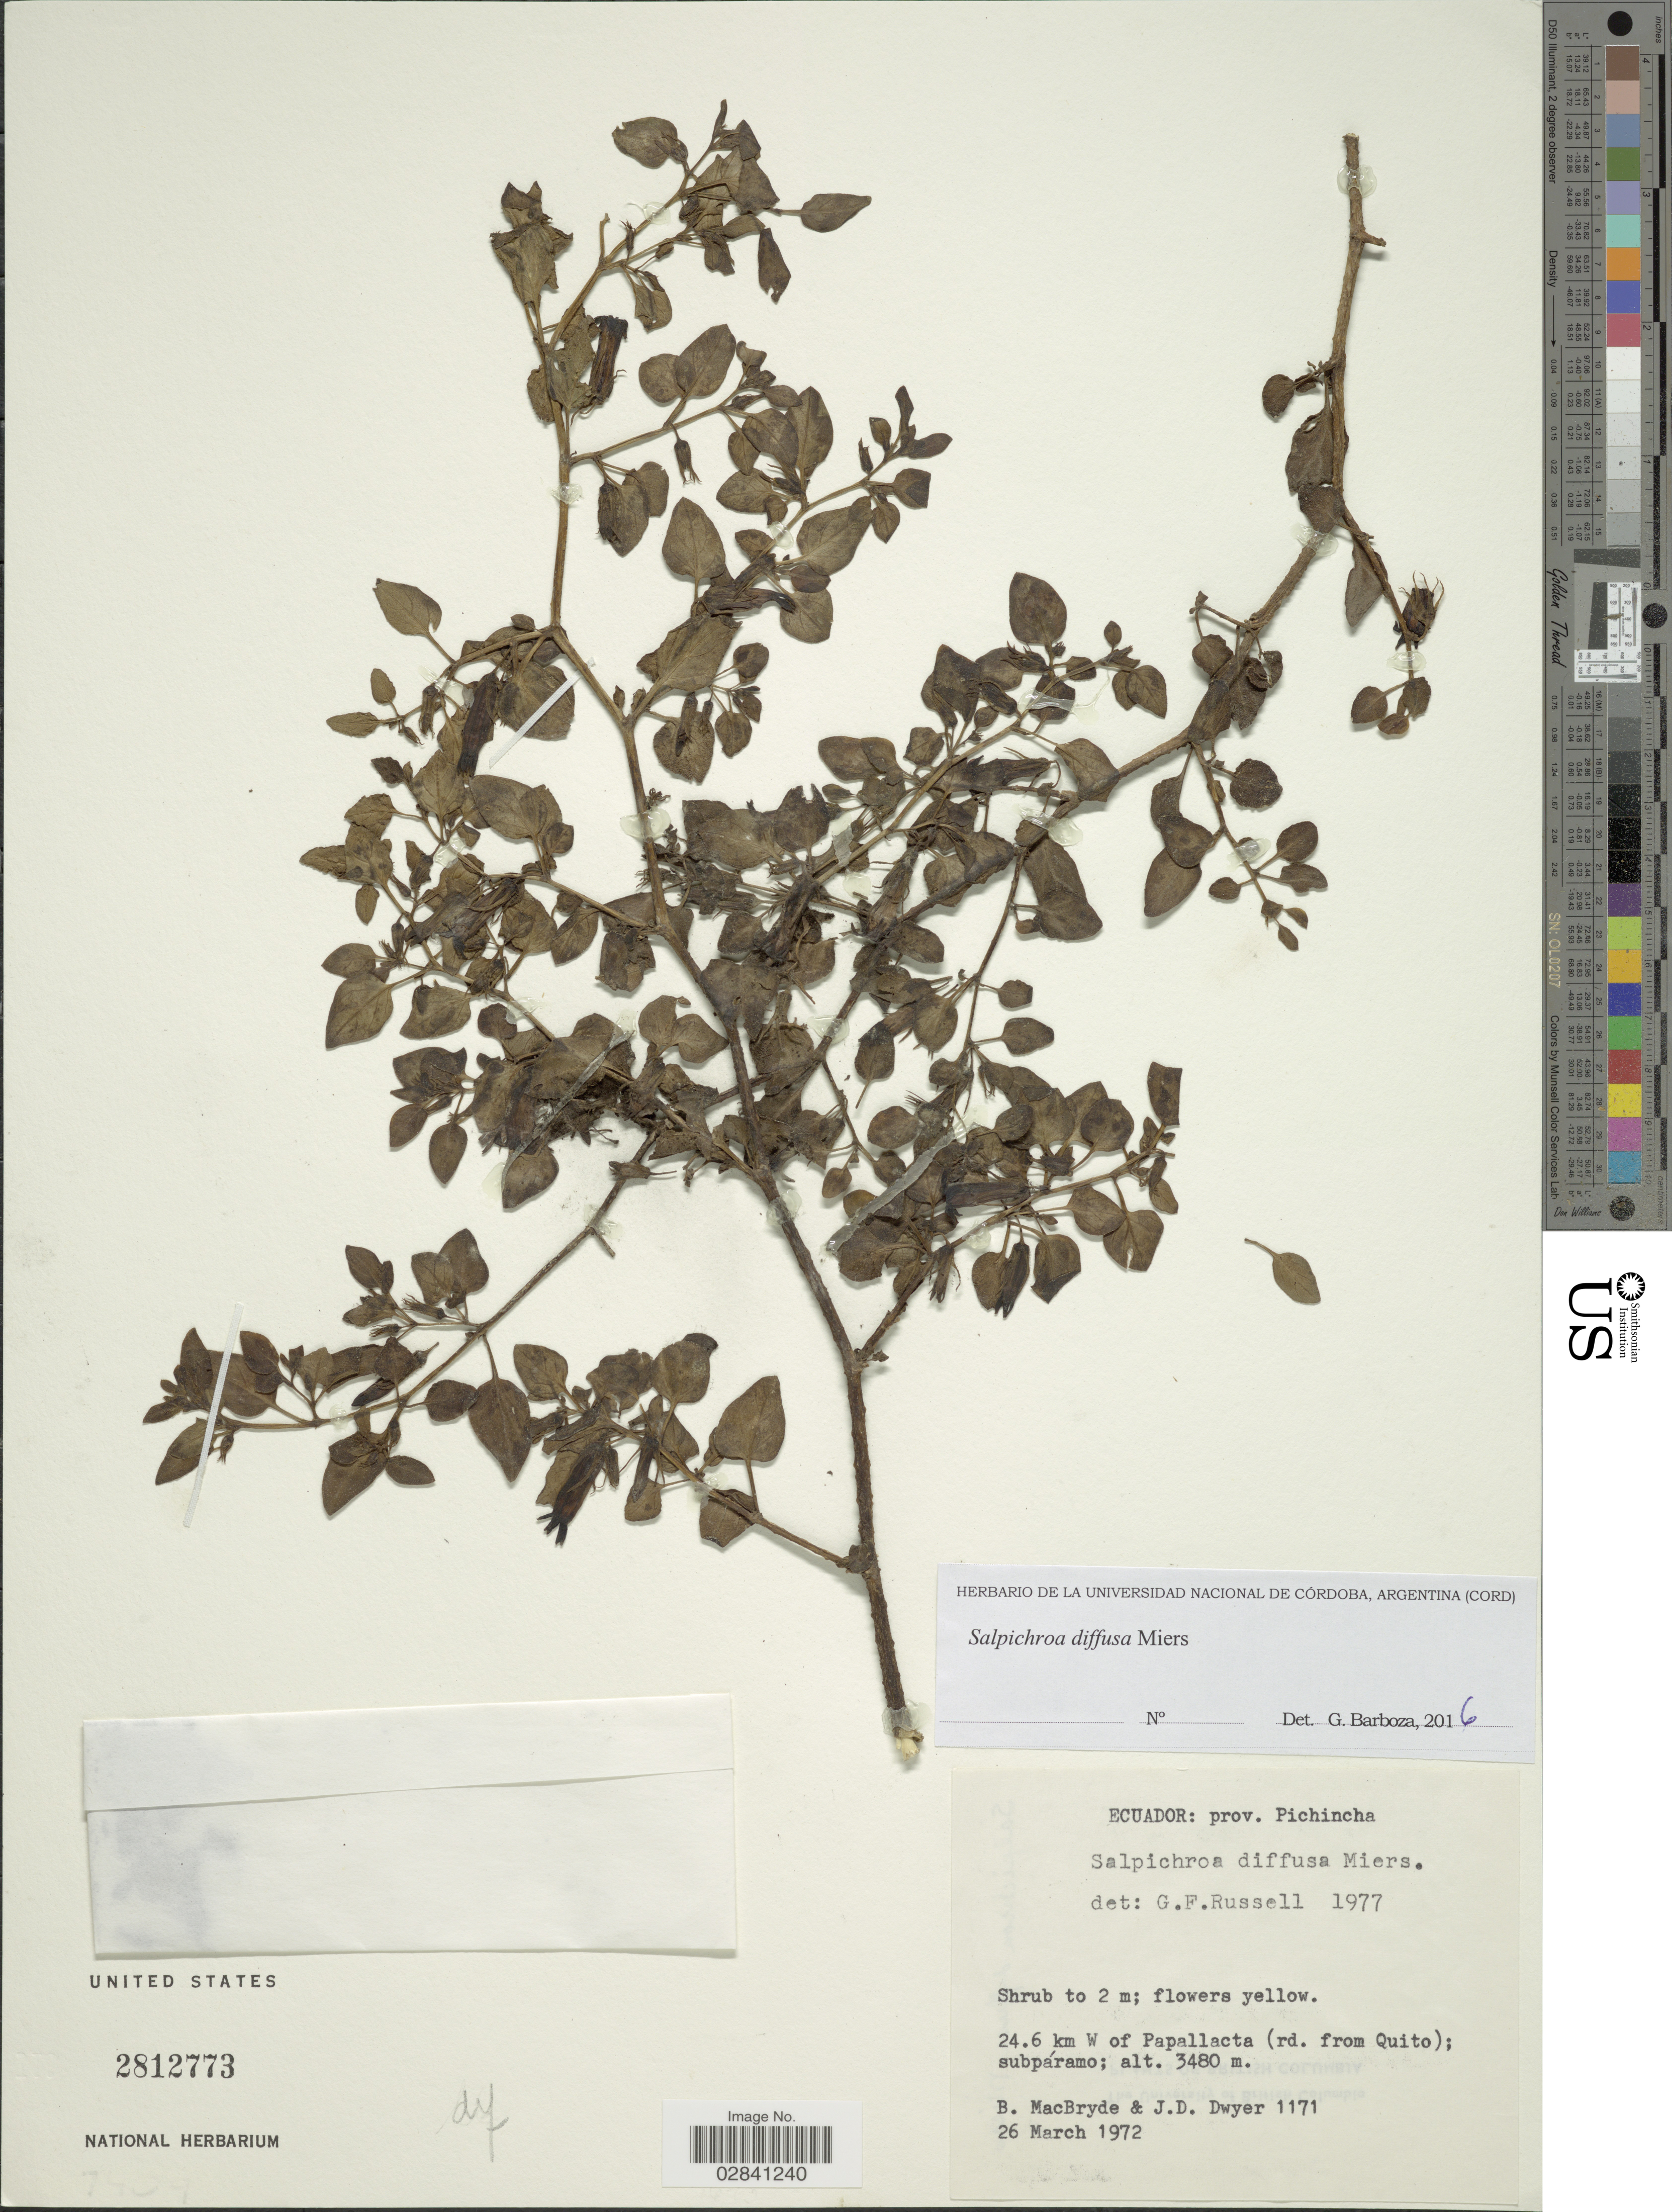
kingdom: Plantae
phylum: Tracheophyta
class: Magnoliopsida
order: Solanales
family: Solanaceae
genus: Salpichroa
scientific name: Salpichroa diffusa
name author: Miers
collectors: B. MacBryde & J. D. Dwyer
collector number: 1171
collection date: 1972-03-26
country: Ecuador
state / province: Pichincha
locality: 24.6 km W of Papallacta (rd. from Quito).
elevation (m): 3480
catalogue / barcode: US 2812773